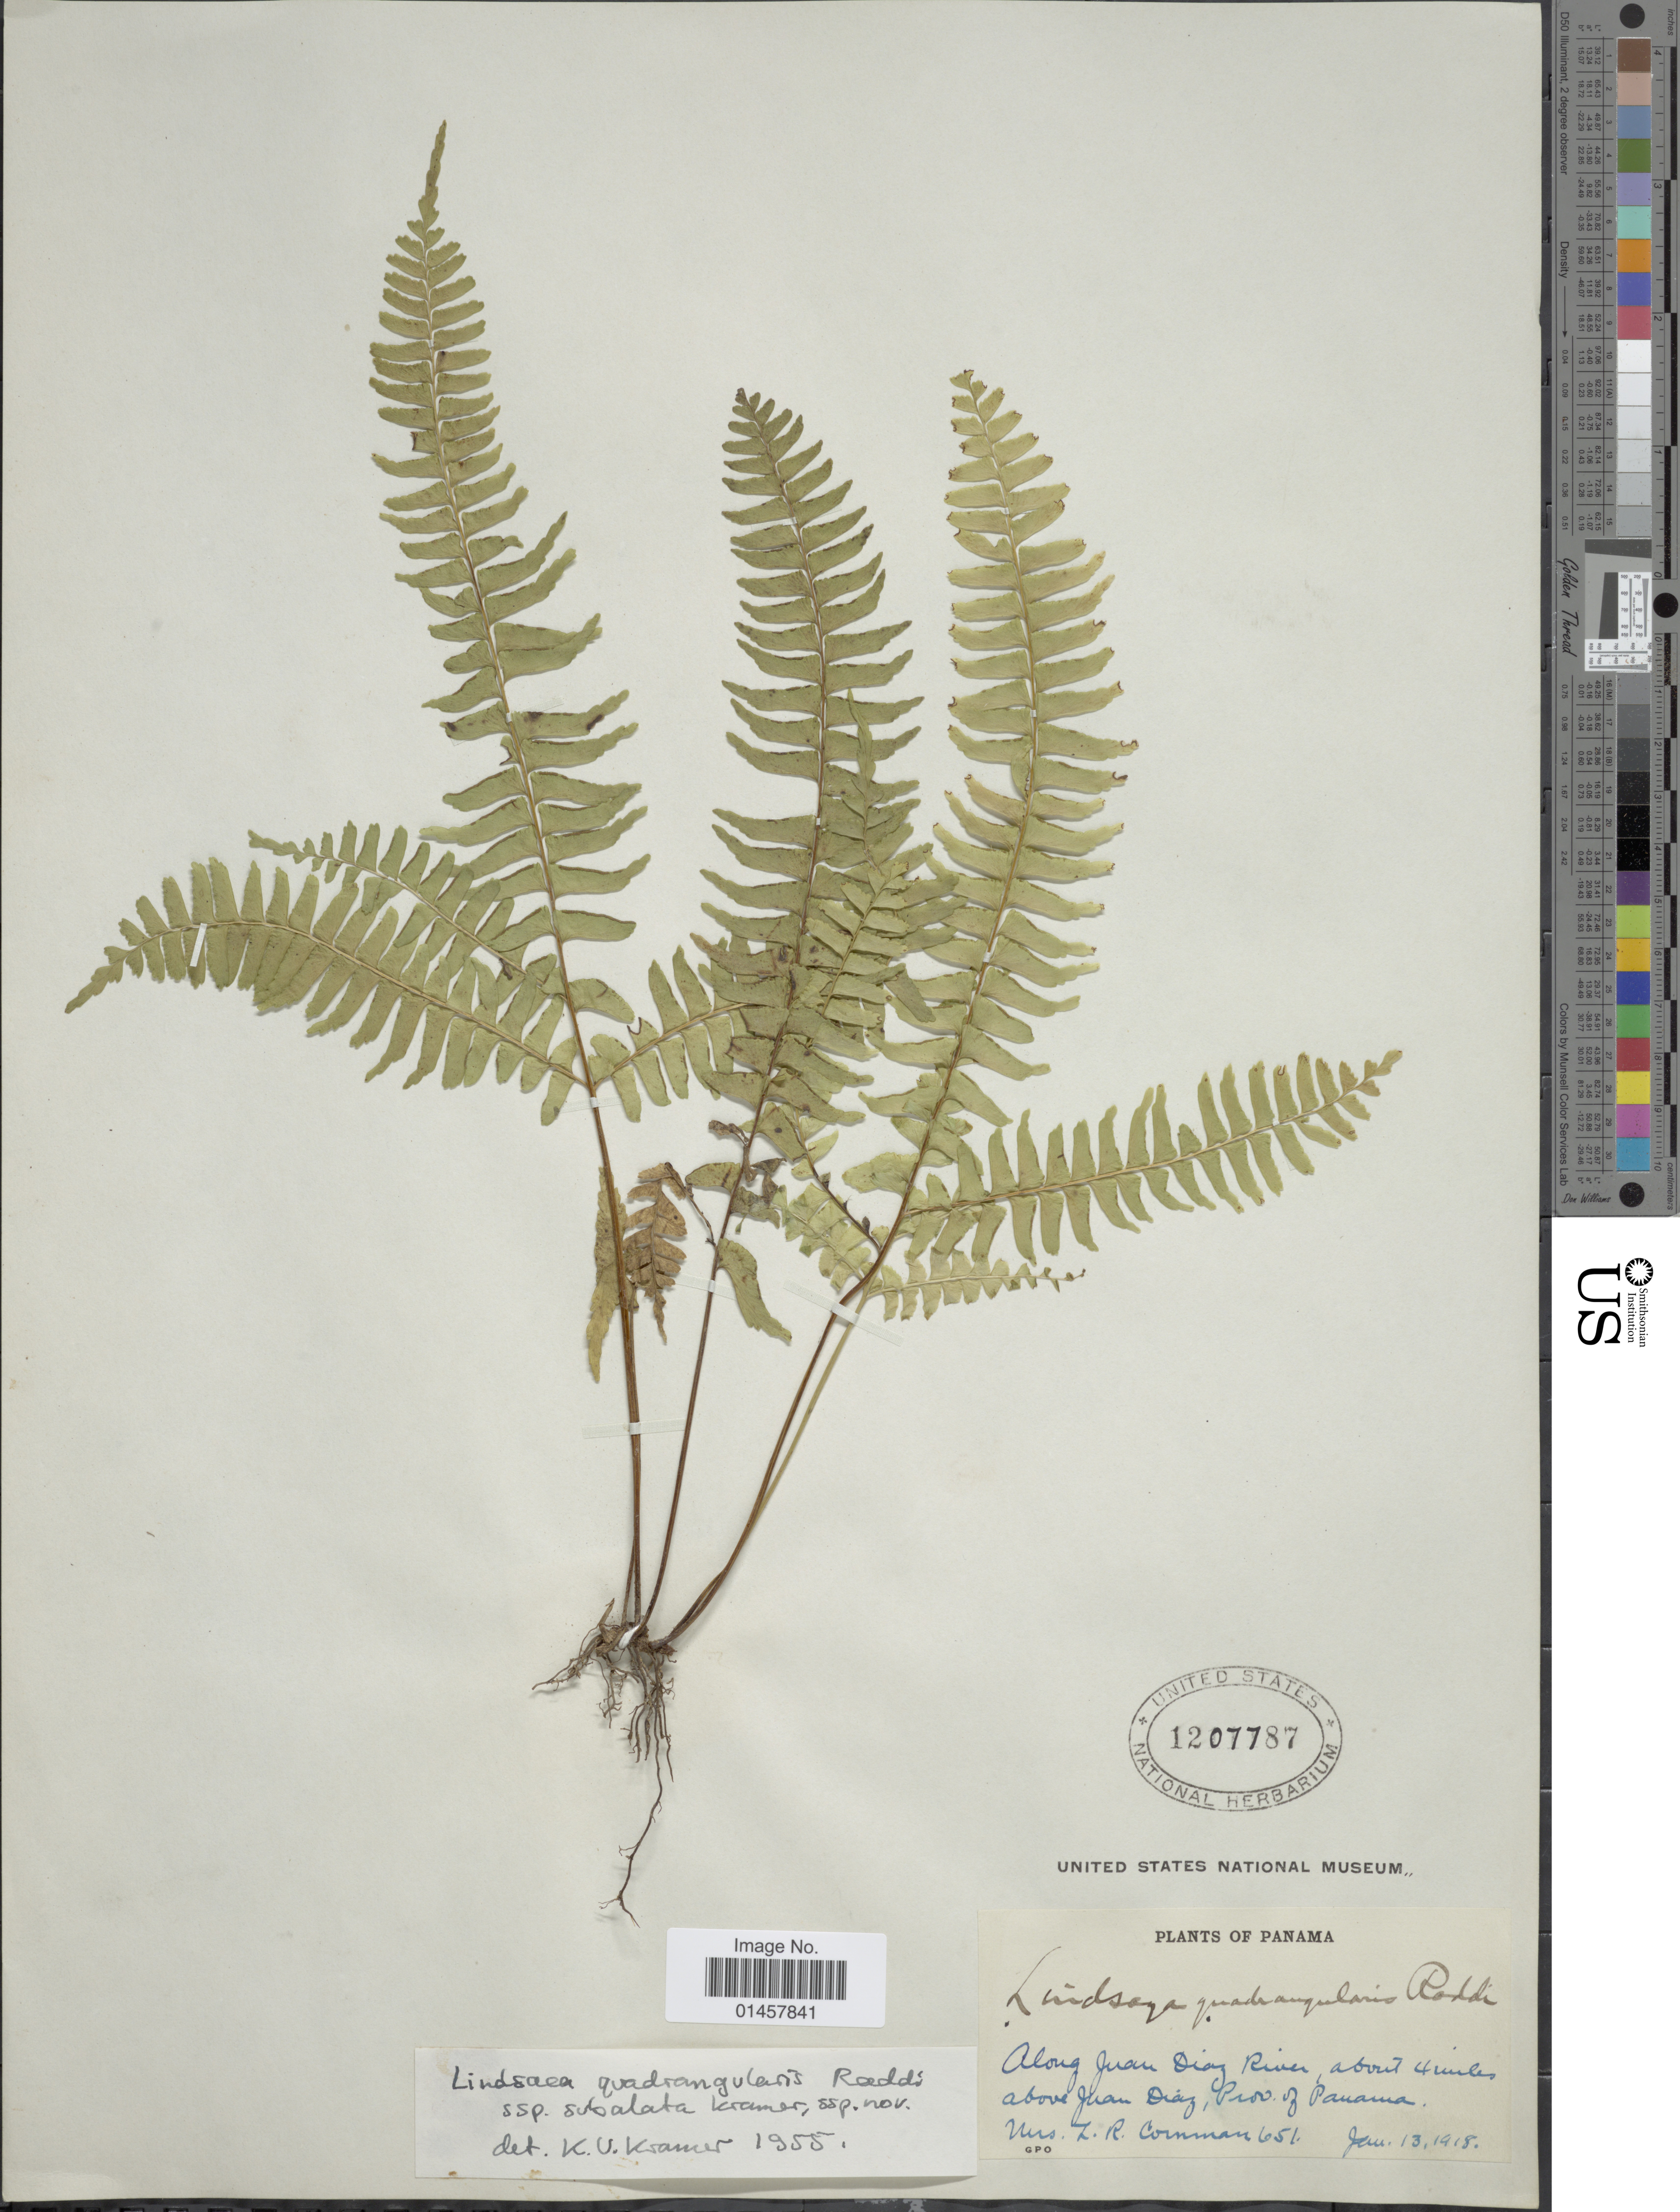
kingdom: Plantae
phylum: Tracheophyta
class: Polypodiopsida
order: Polypodiales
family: Lindsaeaceae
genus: Lindsaea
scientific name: Lindsaea quadrangularis subsp. subalata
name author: K.U. Kramer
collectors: L. Cornman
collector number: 651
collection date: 1918-01-13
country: Panama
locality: Along Juan Diaz River about 4miles above Juan Diaz, Prov. of Panama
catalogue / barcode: US 1207787